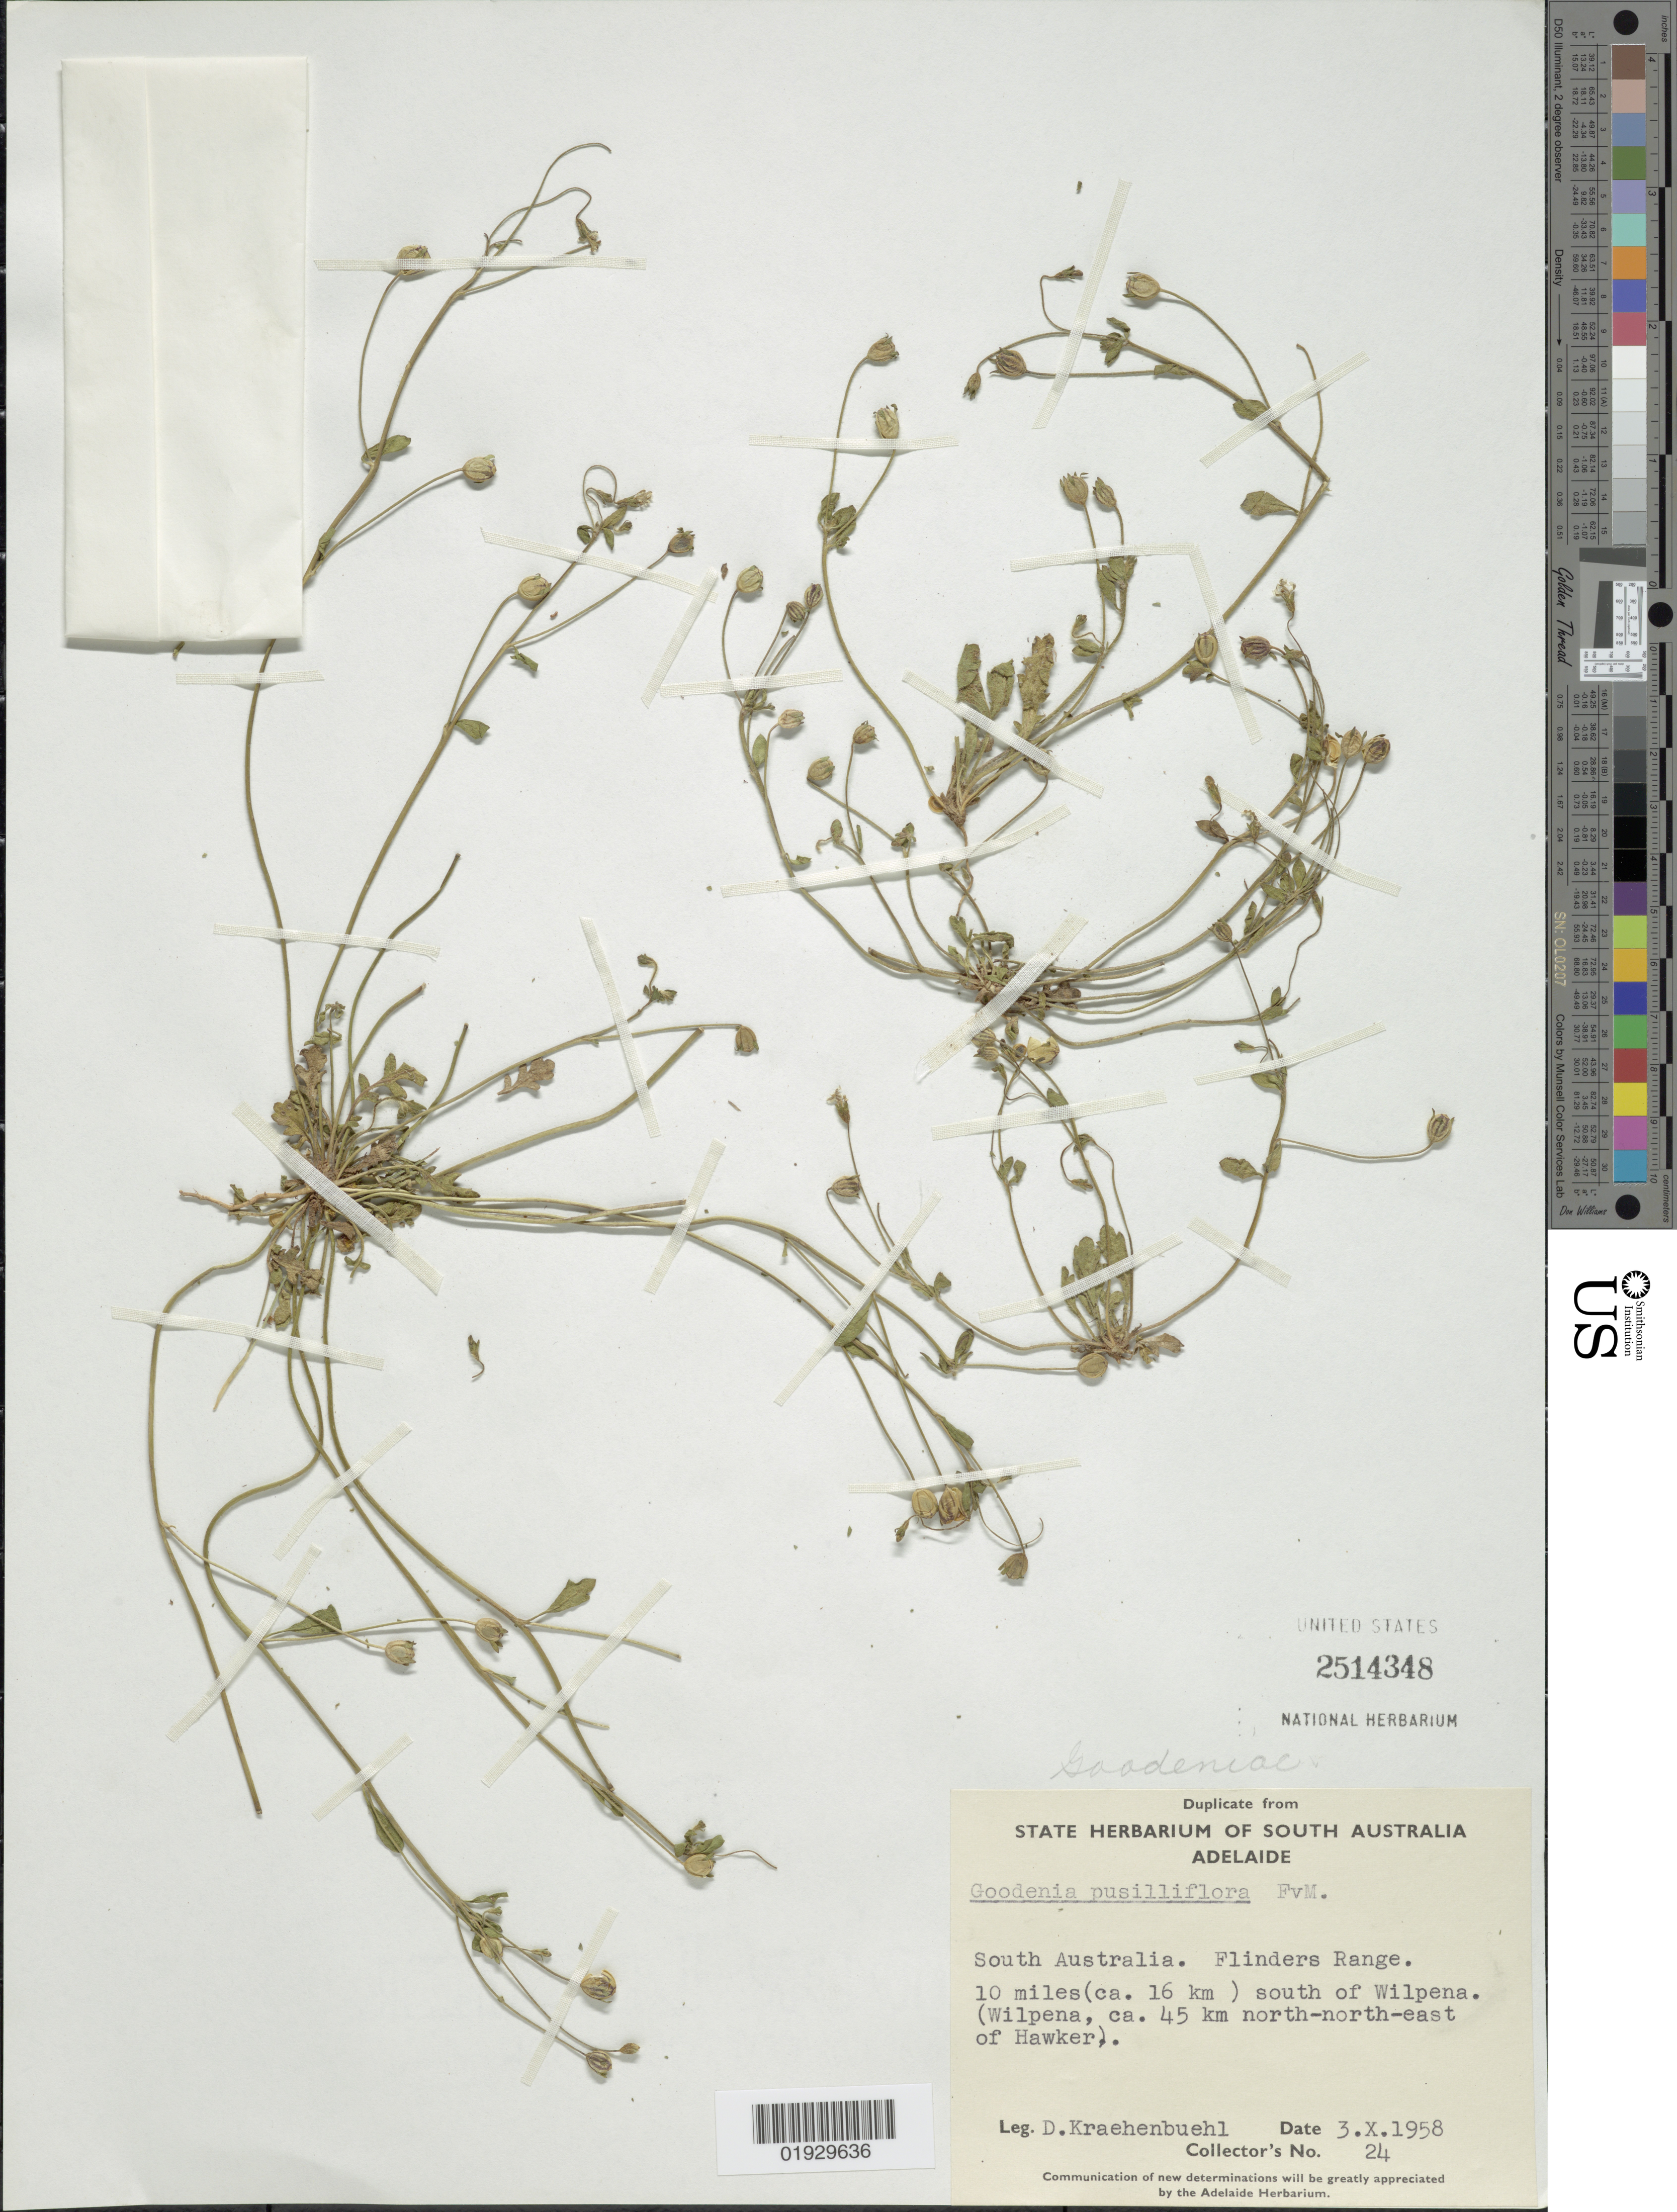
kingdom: Plantae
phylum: Tracheophyta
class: Magnoliopsida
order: Asterales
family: Goodeniaceae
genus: Goodenia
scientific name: Goodenia pusilliflora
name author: F. Muell.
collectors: D. Kraehenbuehl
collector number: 24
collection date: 1958-10-03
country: Australia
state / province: South Australia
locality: South Australia. Flinders Range. 10 miles (ca. 16 km) south of Wilpena. (Wilpena, ca. 45 km north-north-east of Hawker).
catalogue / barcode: US 2514348